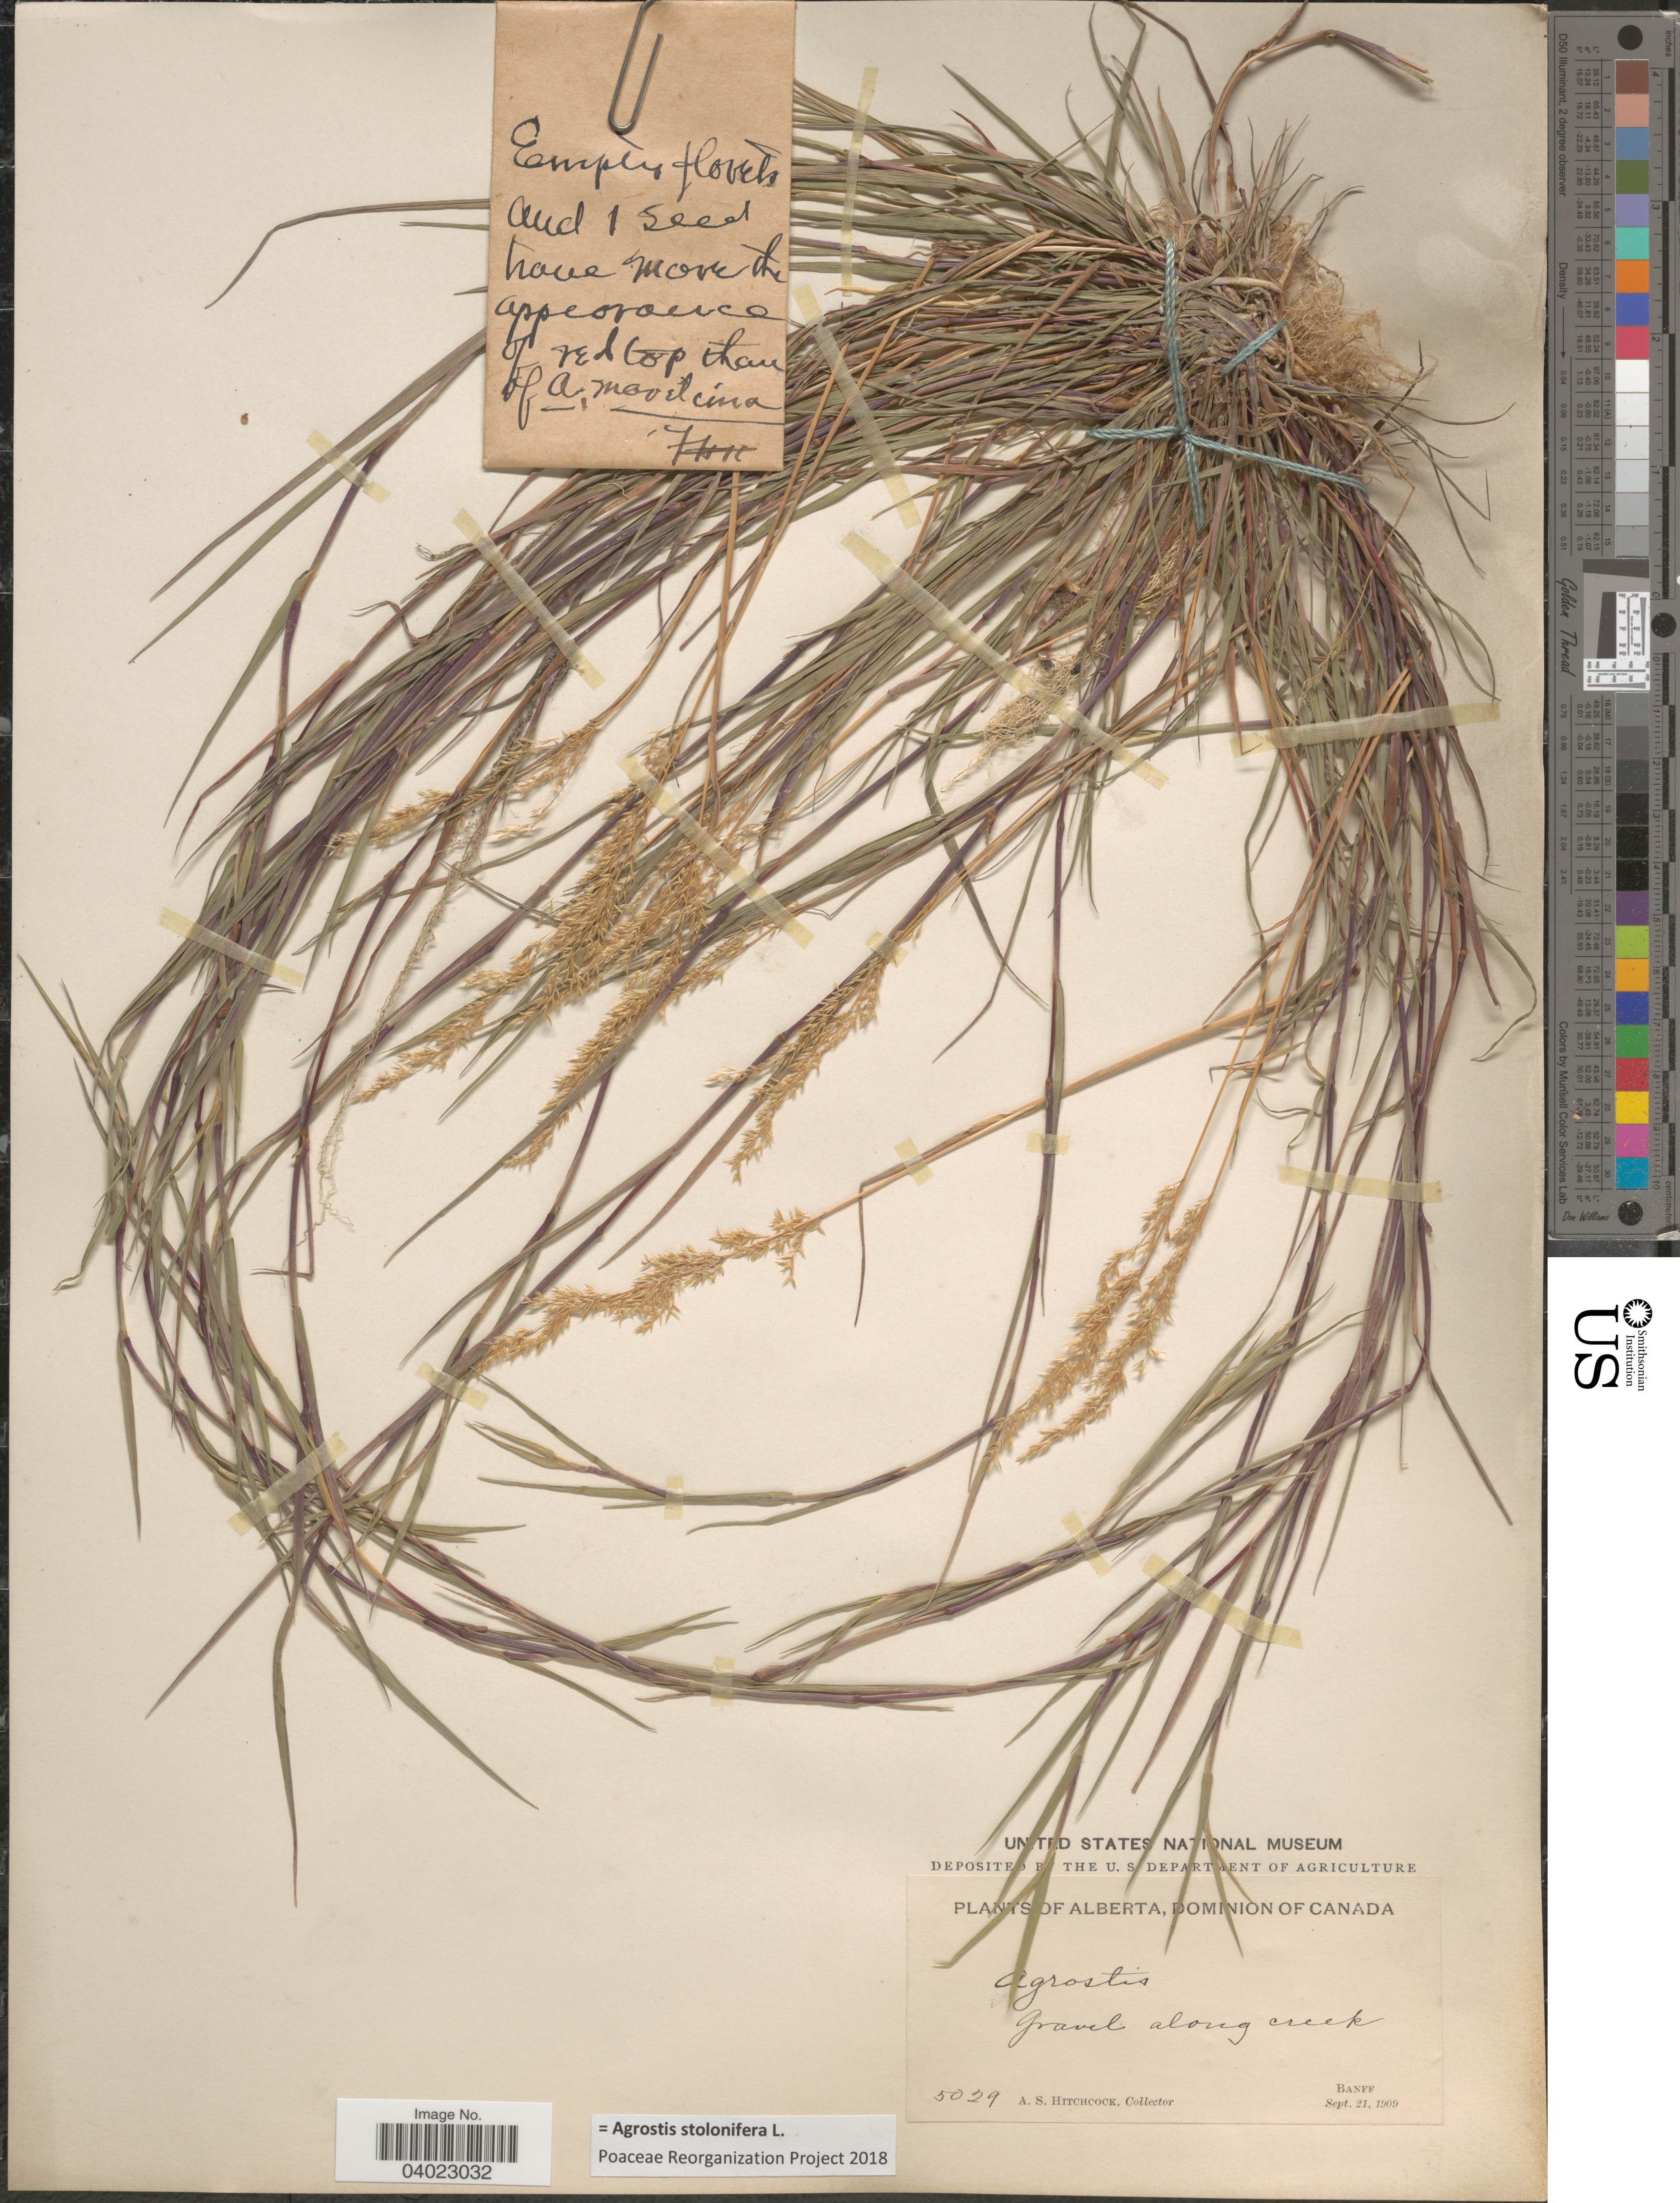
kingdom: Plantae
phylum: Tracheophyta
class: Liliopsida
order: Poales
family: Poaceae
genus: Agrostis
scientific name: Agrostis stolonifera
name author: L.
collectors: A. S. Hitchcock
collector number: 5029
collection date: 1909-09-21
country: Canada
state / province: Alberta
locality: Dominion of Canada. Gravel along creek. Banff.